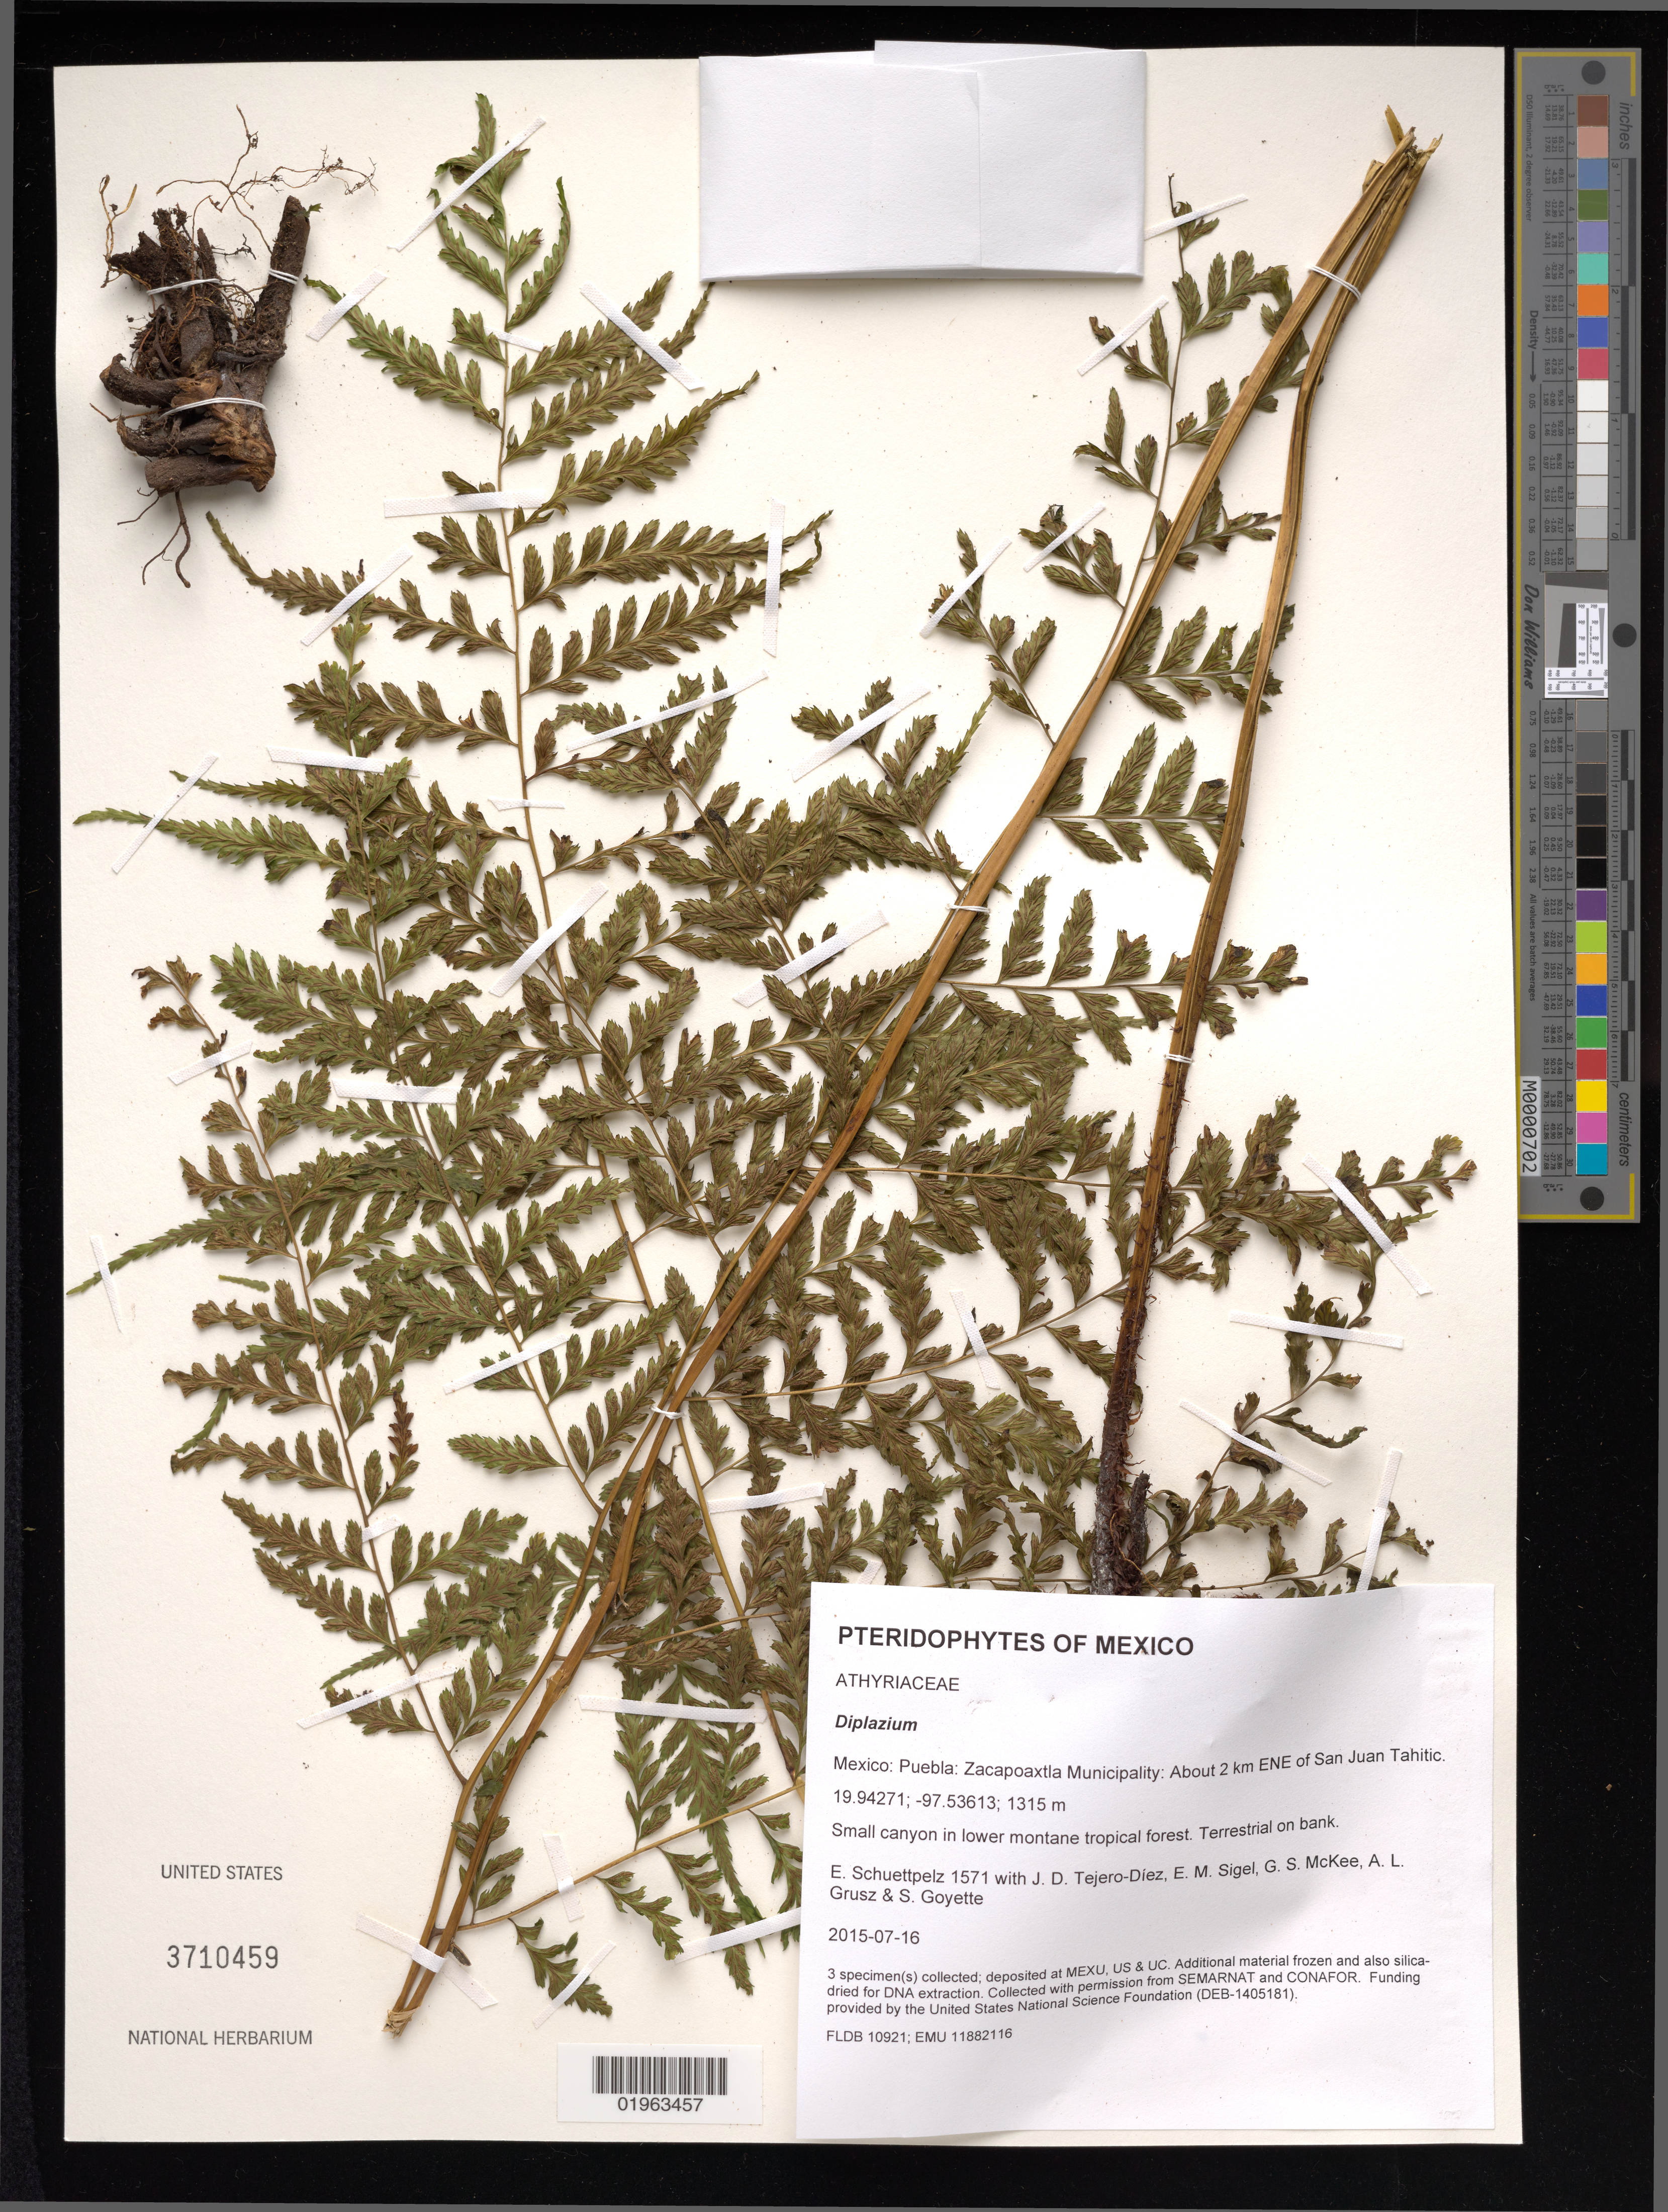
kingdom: Plantae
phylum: Tracheophyta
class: Polypodiopsida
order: Polypodiales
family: Athyriaceae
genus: Diplazium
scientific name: Diplazium sp.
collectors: E. Schuettpelz, D. Tejero-Díez, E. M. Sigel, G. S. McKee & A. Grusz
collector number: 1571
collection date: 2015-07-16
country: Mexico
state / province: Puebla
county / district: Zacapoaxtla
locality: About 2 km ENE of San Juan Tahitic.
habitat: Small canyon in lower montane tropical forest.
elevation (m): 1315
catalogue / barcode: US 3710459